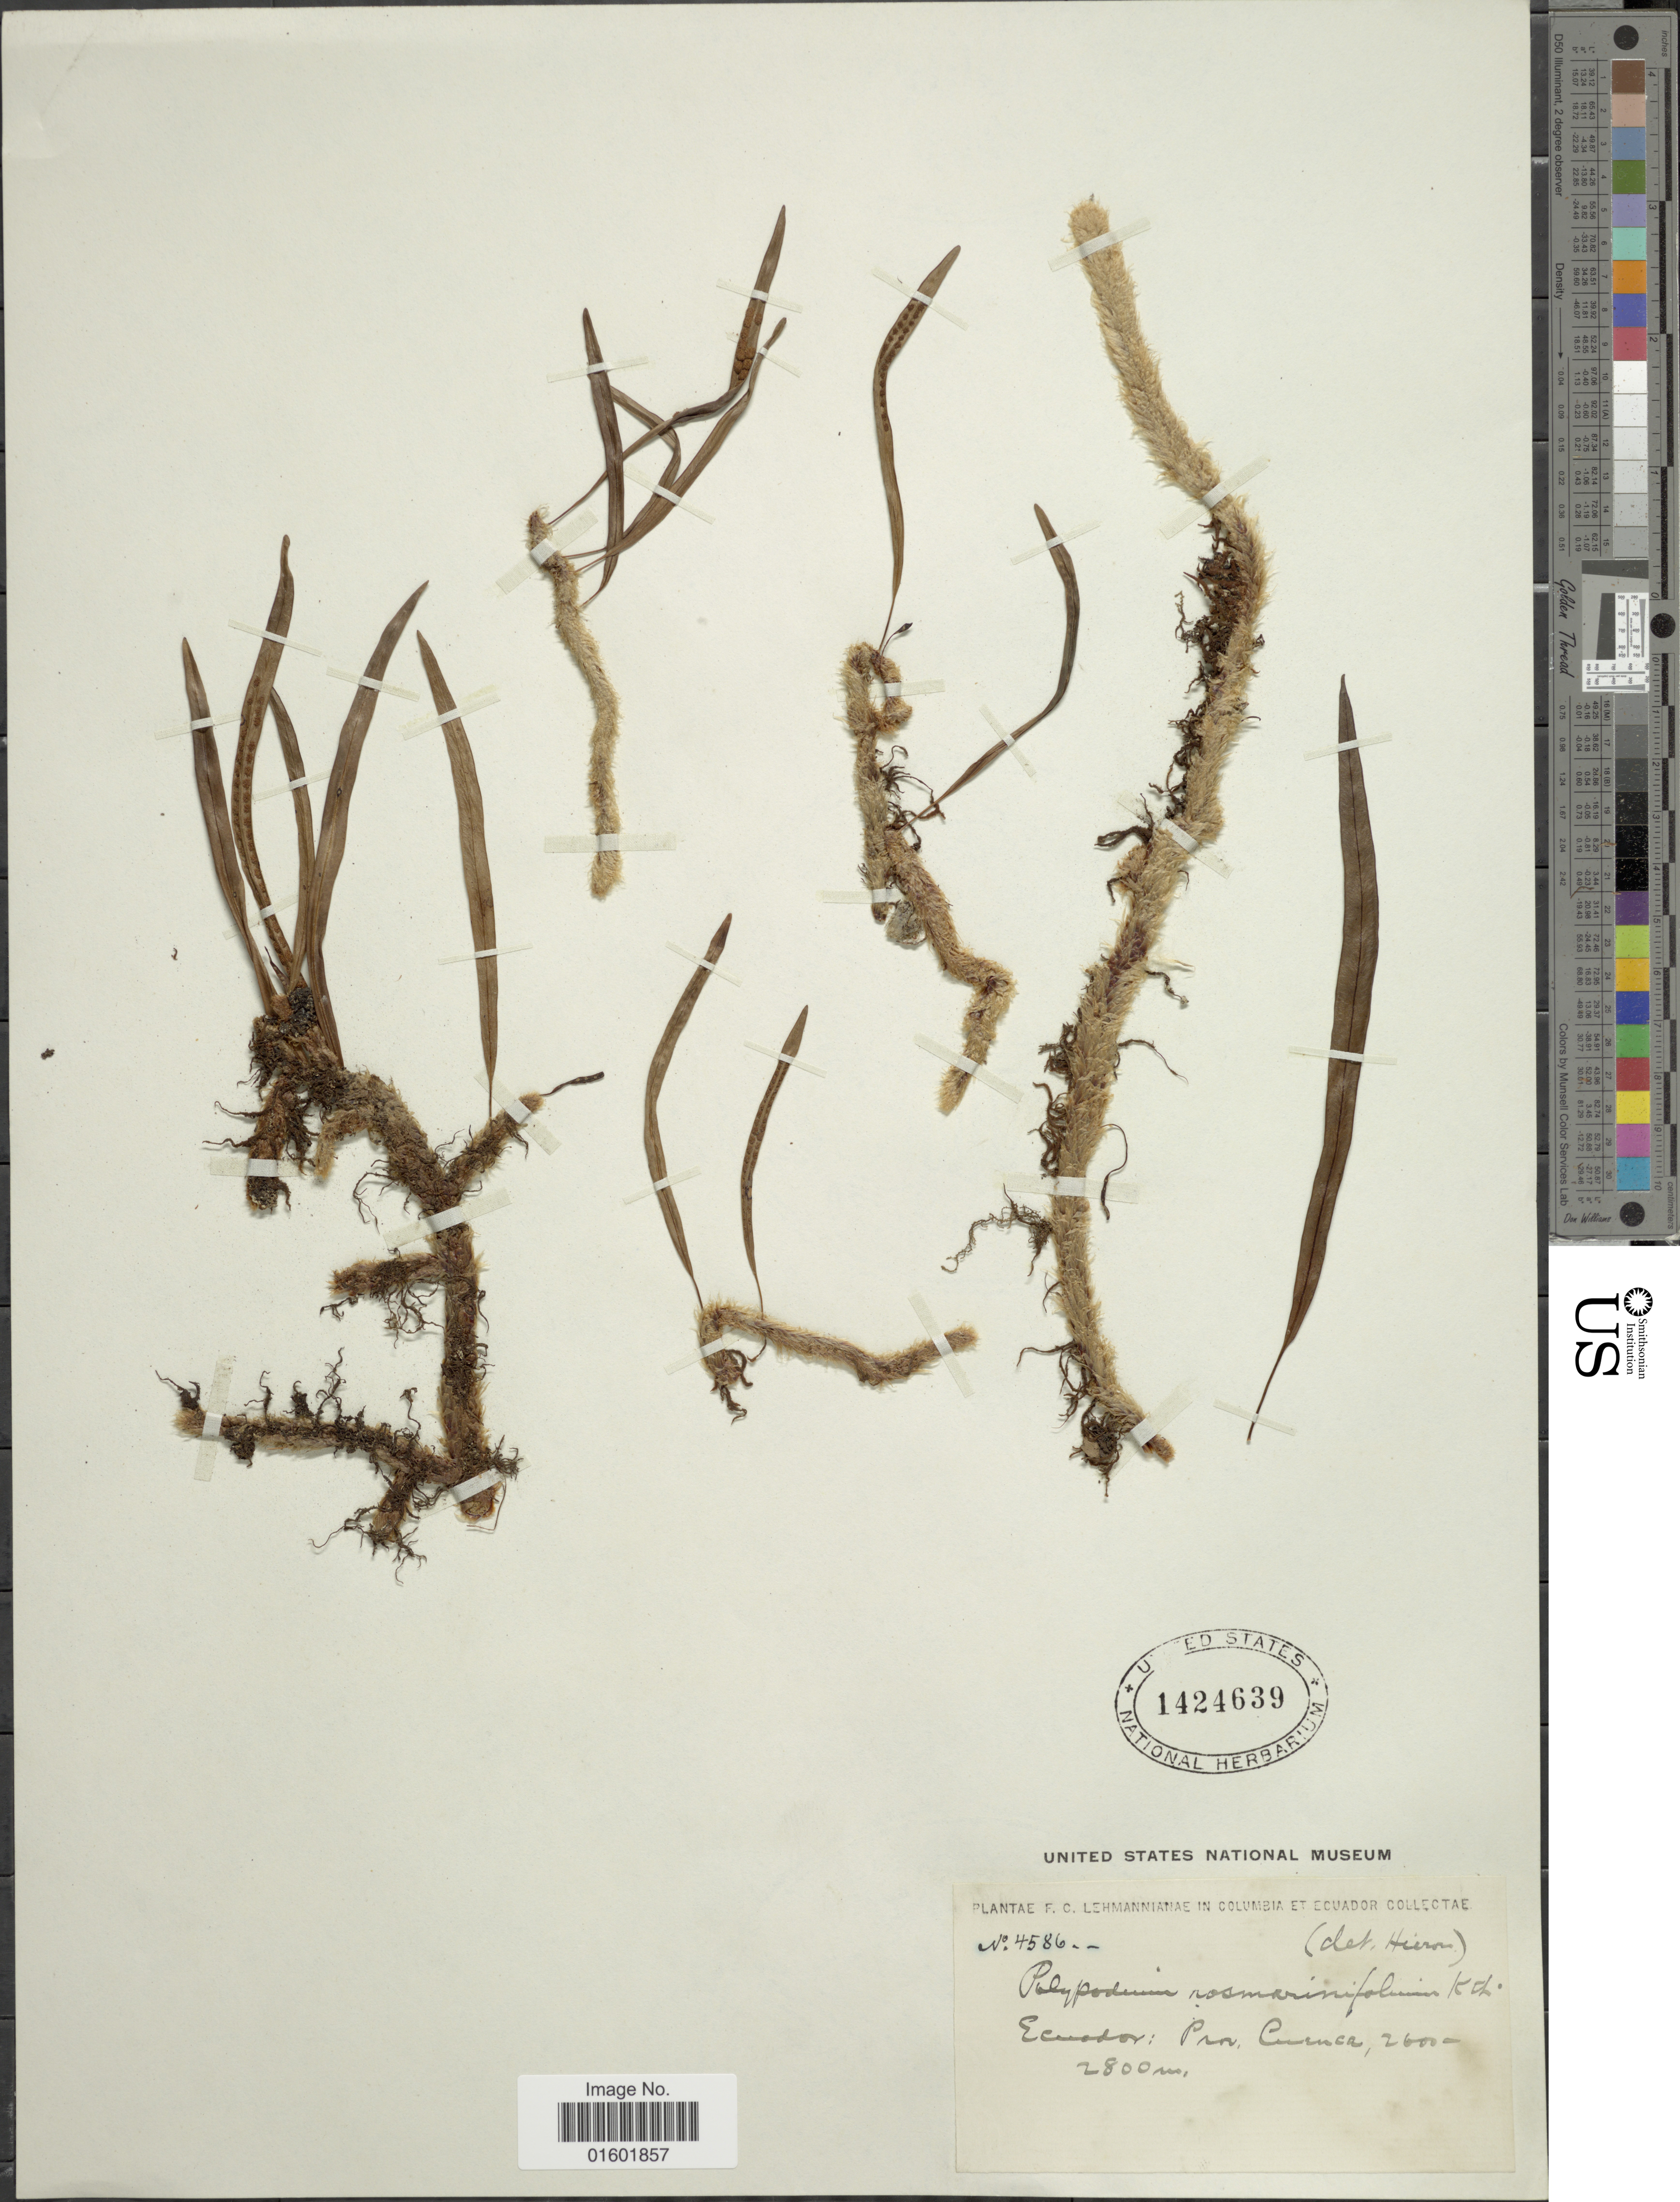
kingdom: Plantae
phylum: Tracheophyta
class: Polypodiopsida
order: Polypodiales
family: Polypodiaceae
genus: Microgramma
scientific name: Microgramma rosmarinifolia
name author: (Kunth) R.M. Tryon & A.F. Tryon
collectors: F. C. Lehmann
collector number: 4586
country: Ecuador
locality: Prov. Cuenca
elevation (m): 2600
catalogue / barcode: US 1424639